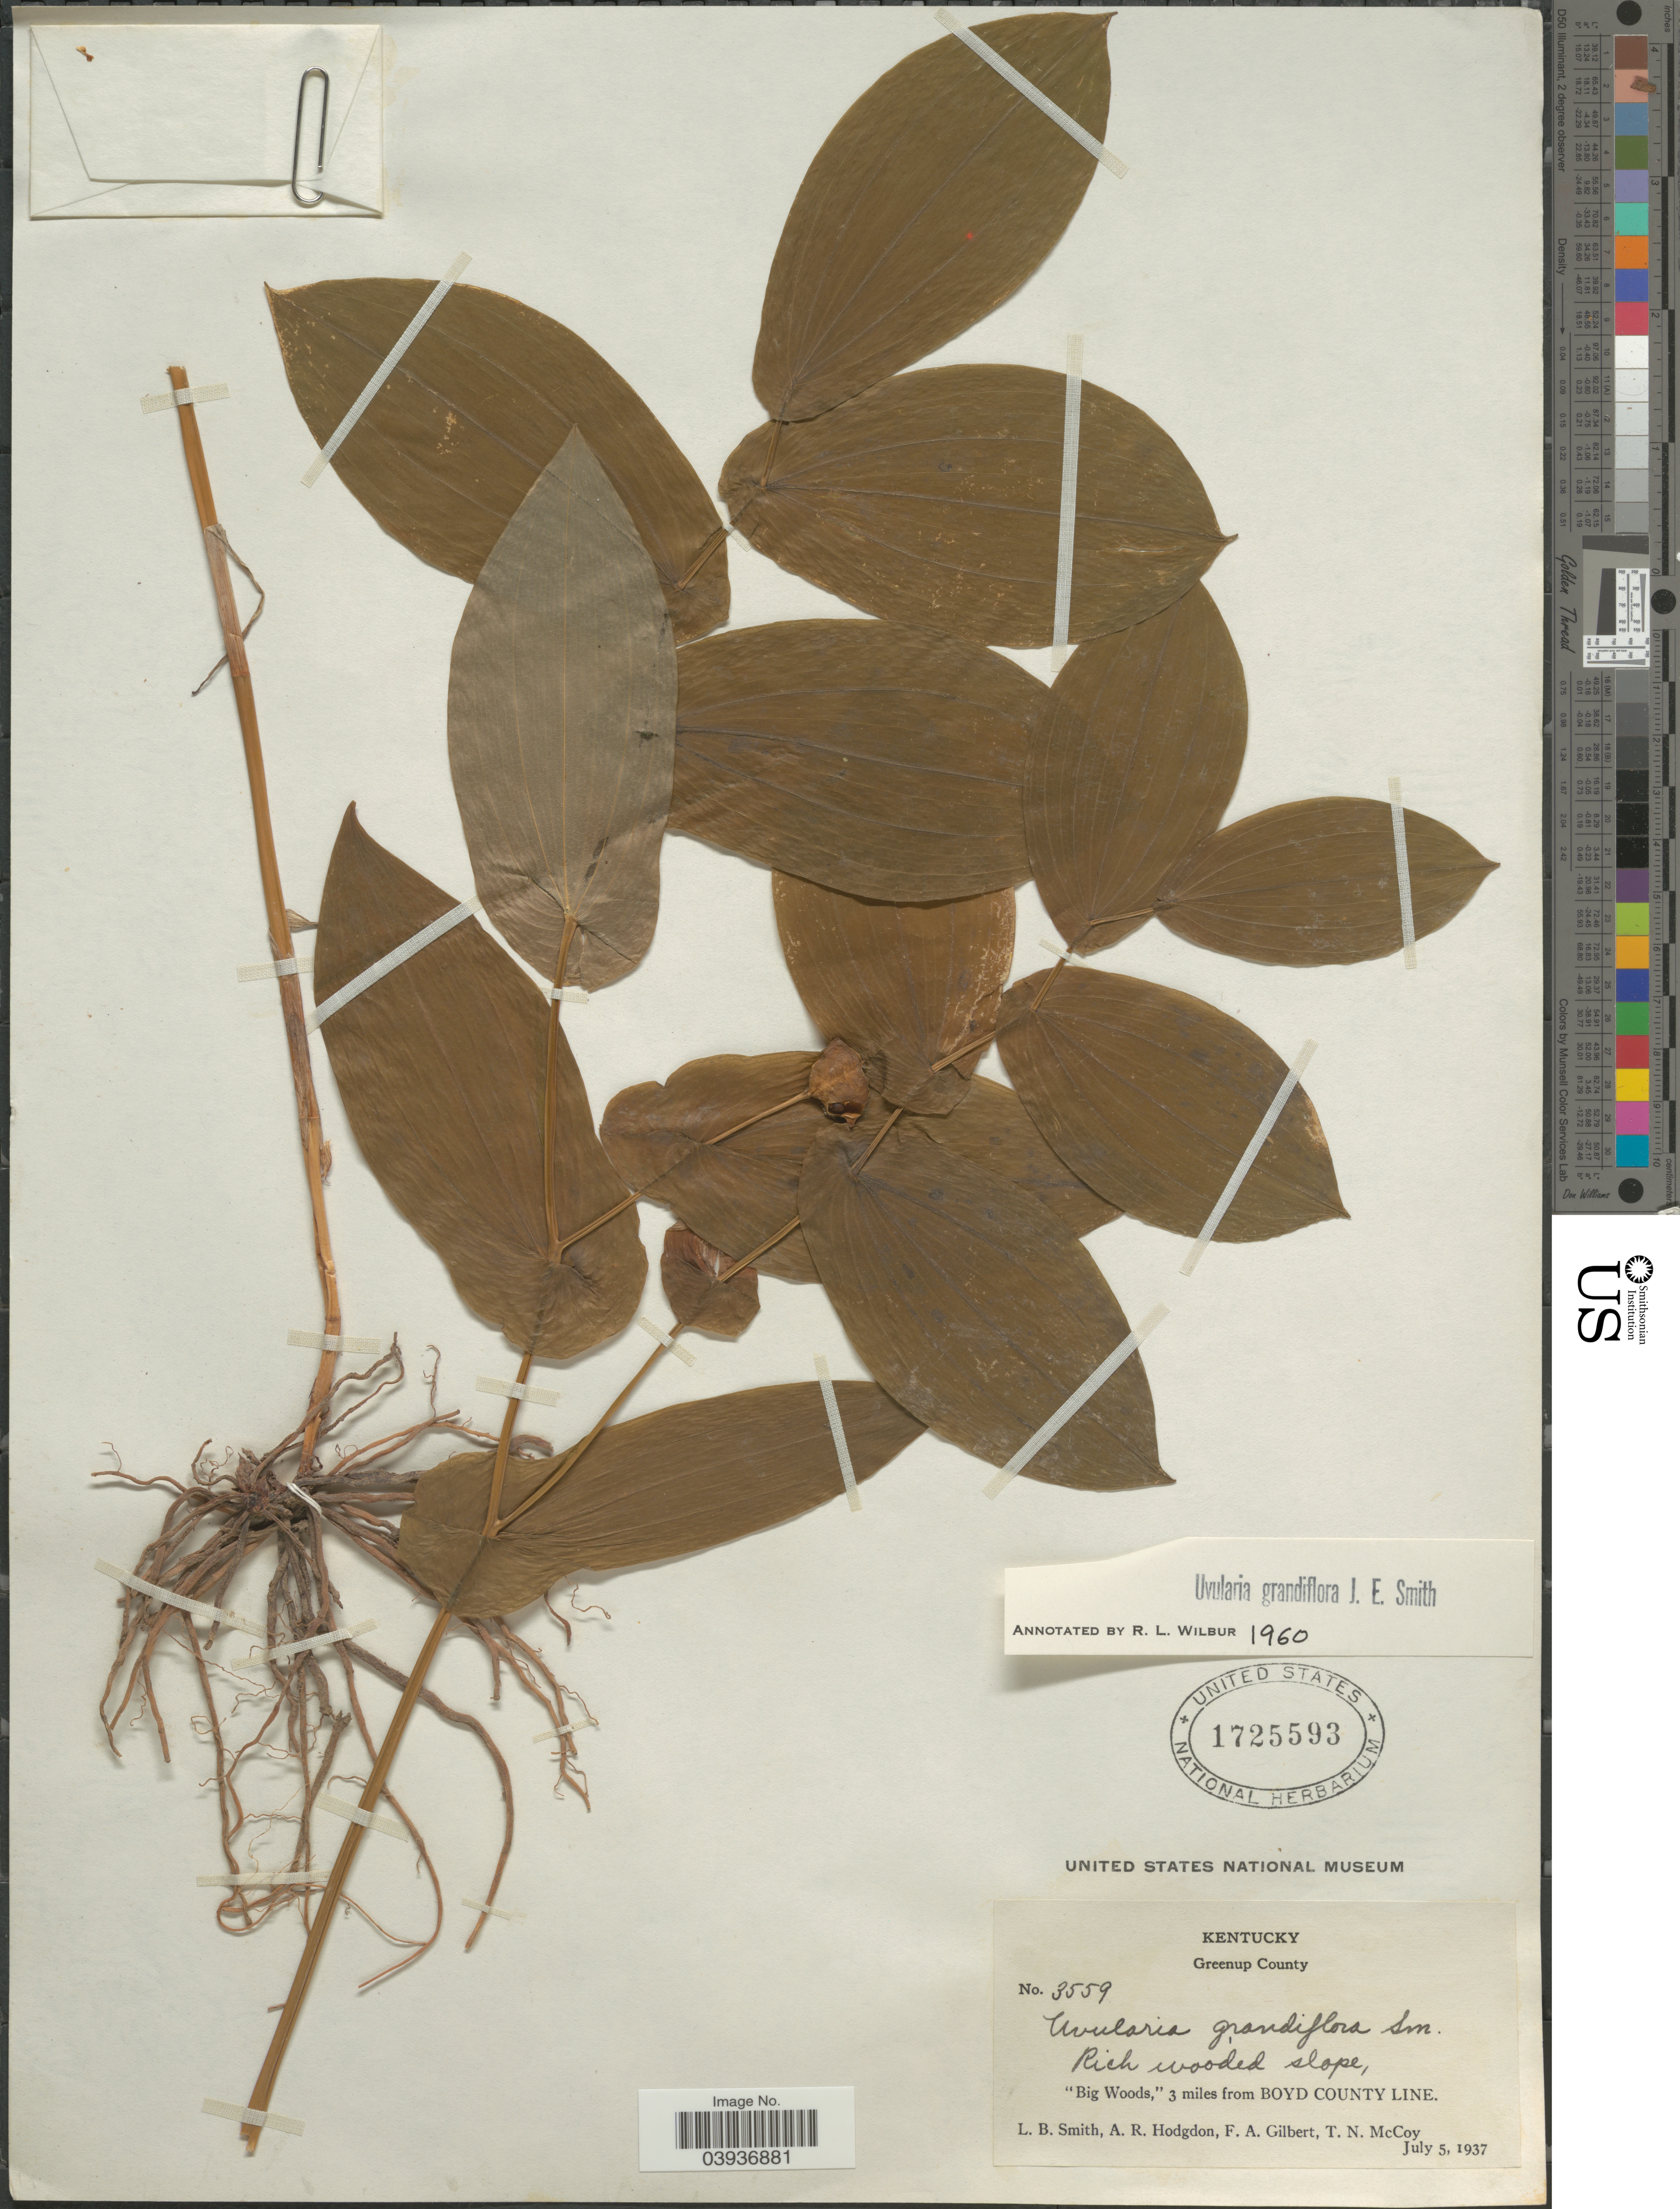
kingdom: Plantae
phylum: Tracheophyta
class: Liliopsida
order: Liliales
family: Colchicaceae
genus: Uvularia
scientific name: Uvularia grandiflora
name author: Sm.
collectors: L. Smith, A. Hodgon, F. A. Gilbert & T. N. McCoy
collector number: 3559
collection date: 1937-07-05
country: United States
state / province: Kentucky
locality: Greenup County. "Big Woods,"3 miles from Boyd County Line.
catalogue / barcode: US 1725593